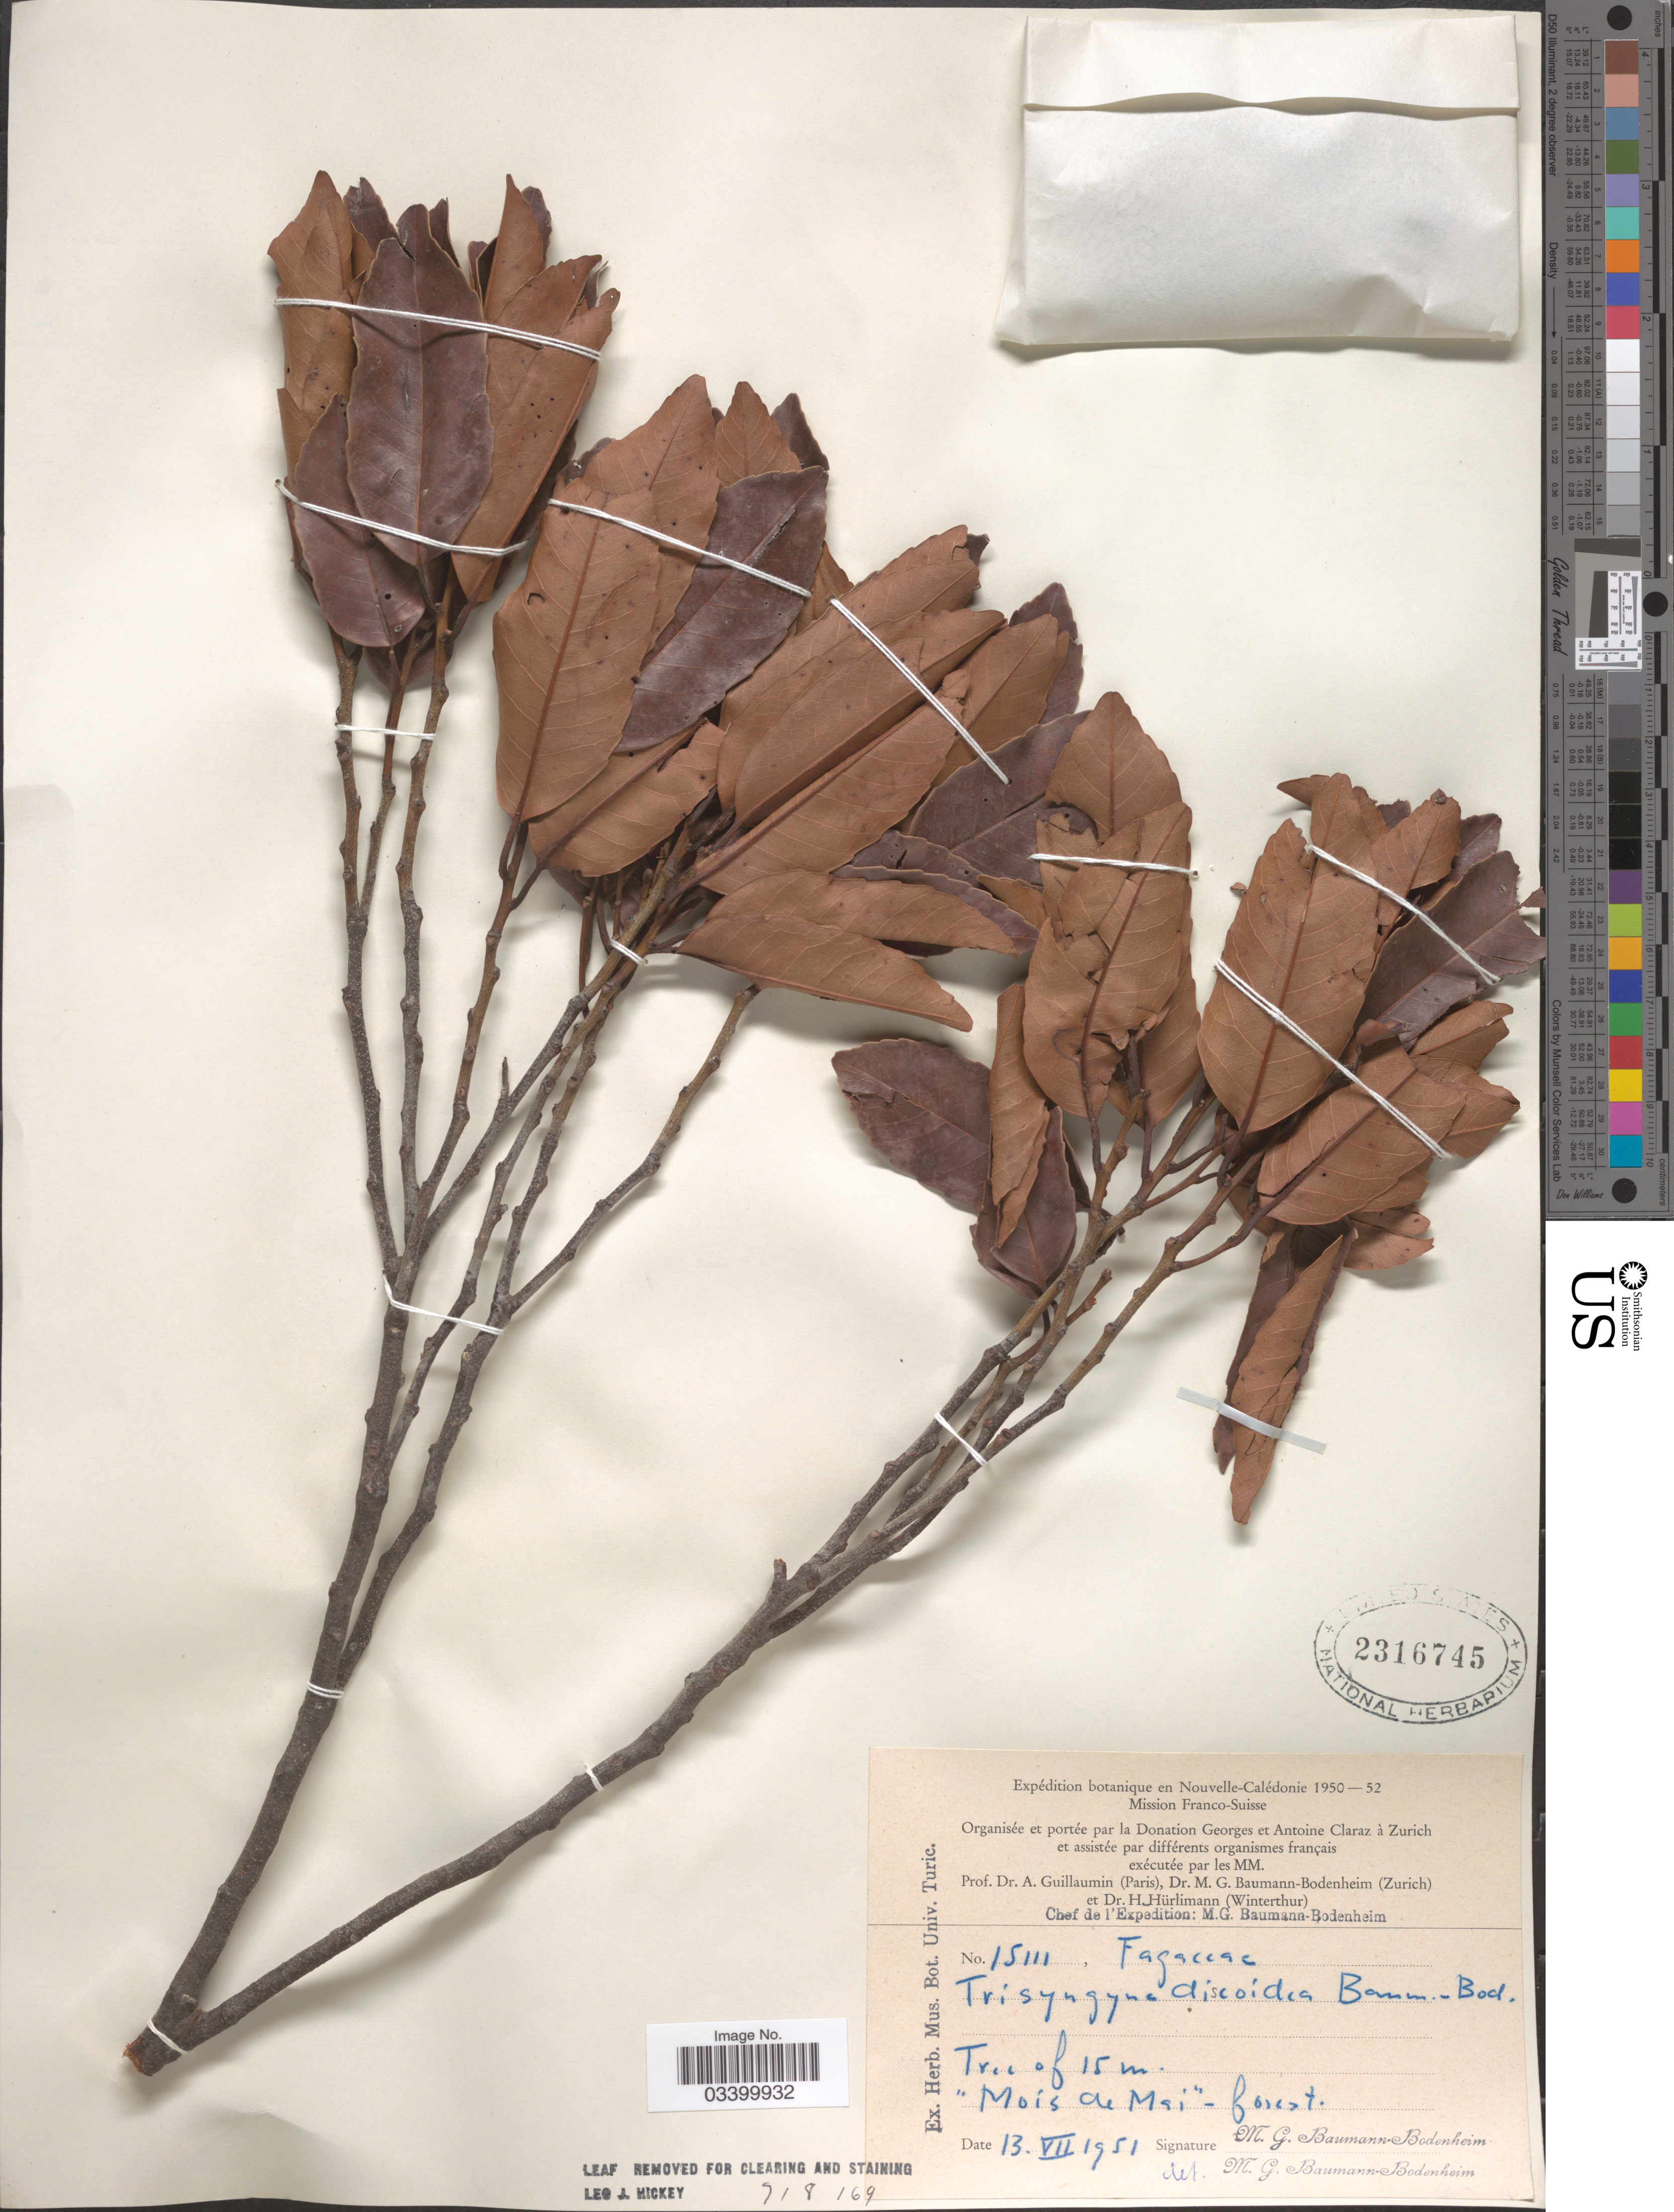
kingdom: Plantae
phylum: Tracheophyta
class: Magnoliopsida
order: Fagales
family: Nothofagaceae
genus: Nothofagus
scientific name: Nothofagus discoidea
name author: (Baum.-Bod.) Steenis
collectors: M. G. Baumann-Bodenheim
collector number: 15111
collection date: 1951-07-13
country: New Caledonia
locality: Nouvelle-Calédonie. "Mois de Mai"- forest.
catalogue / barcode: US 2316745